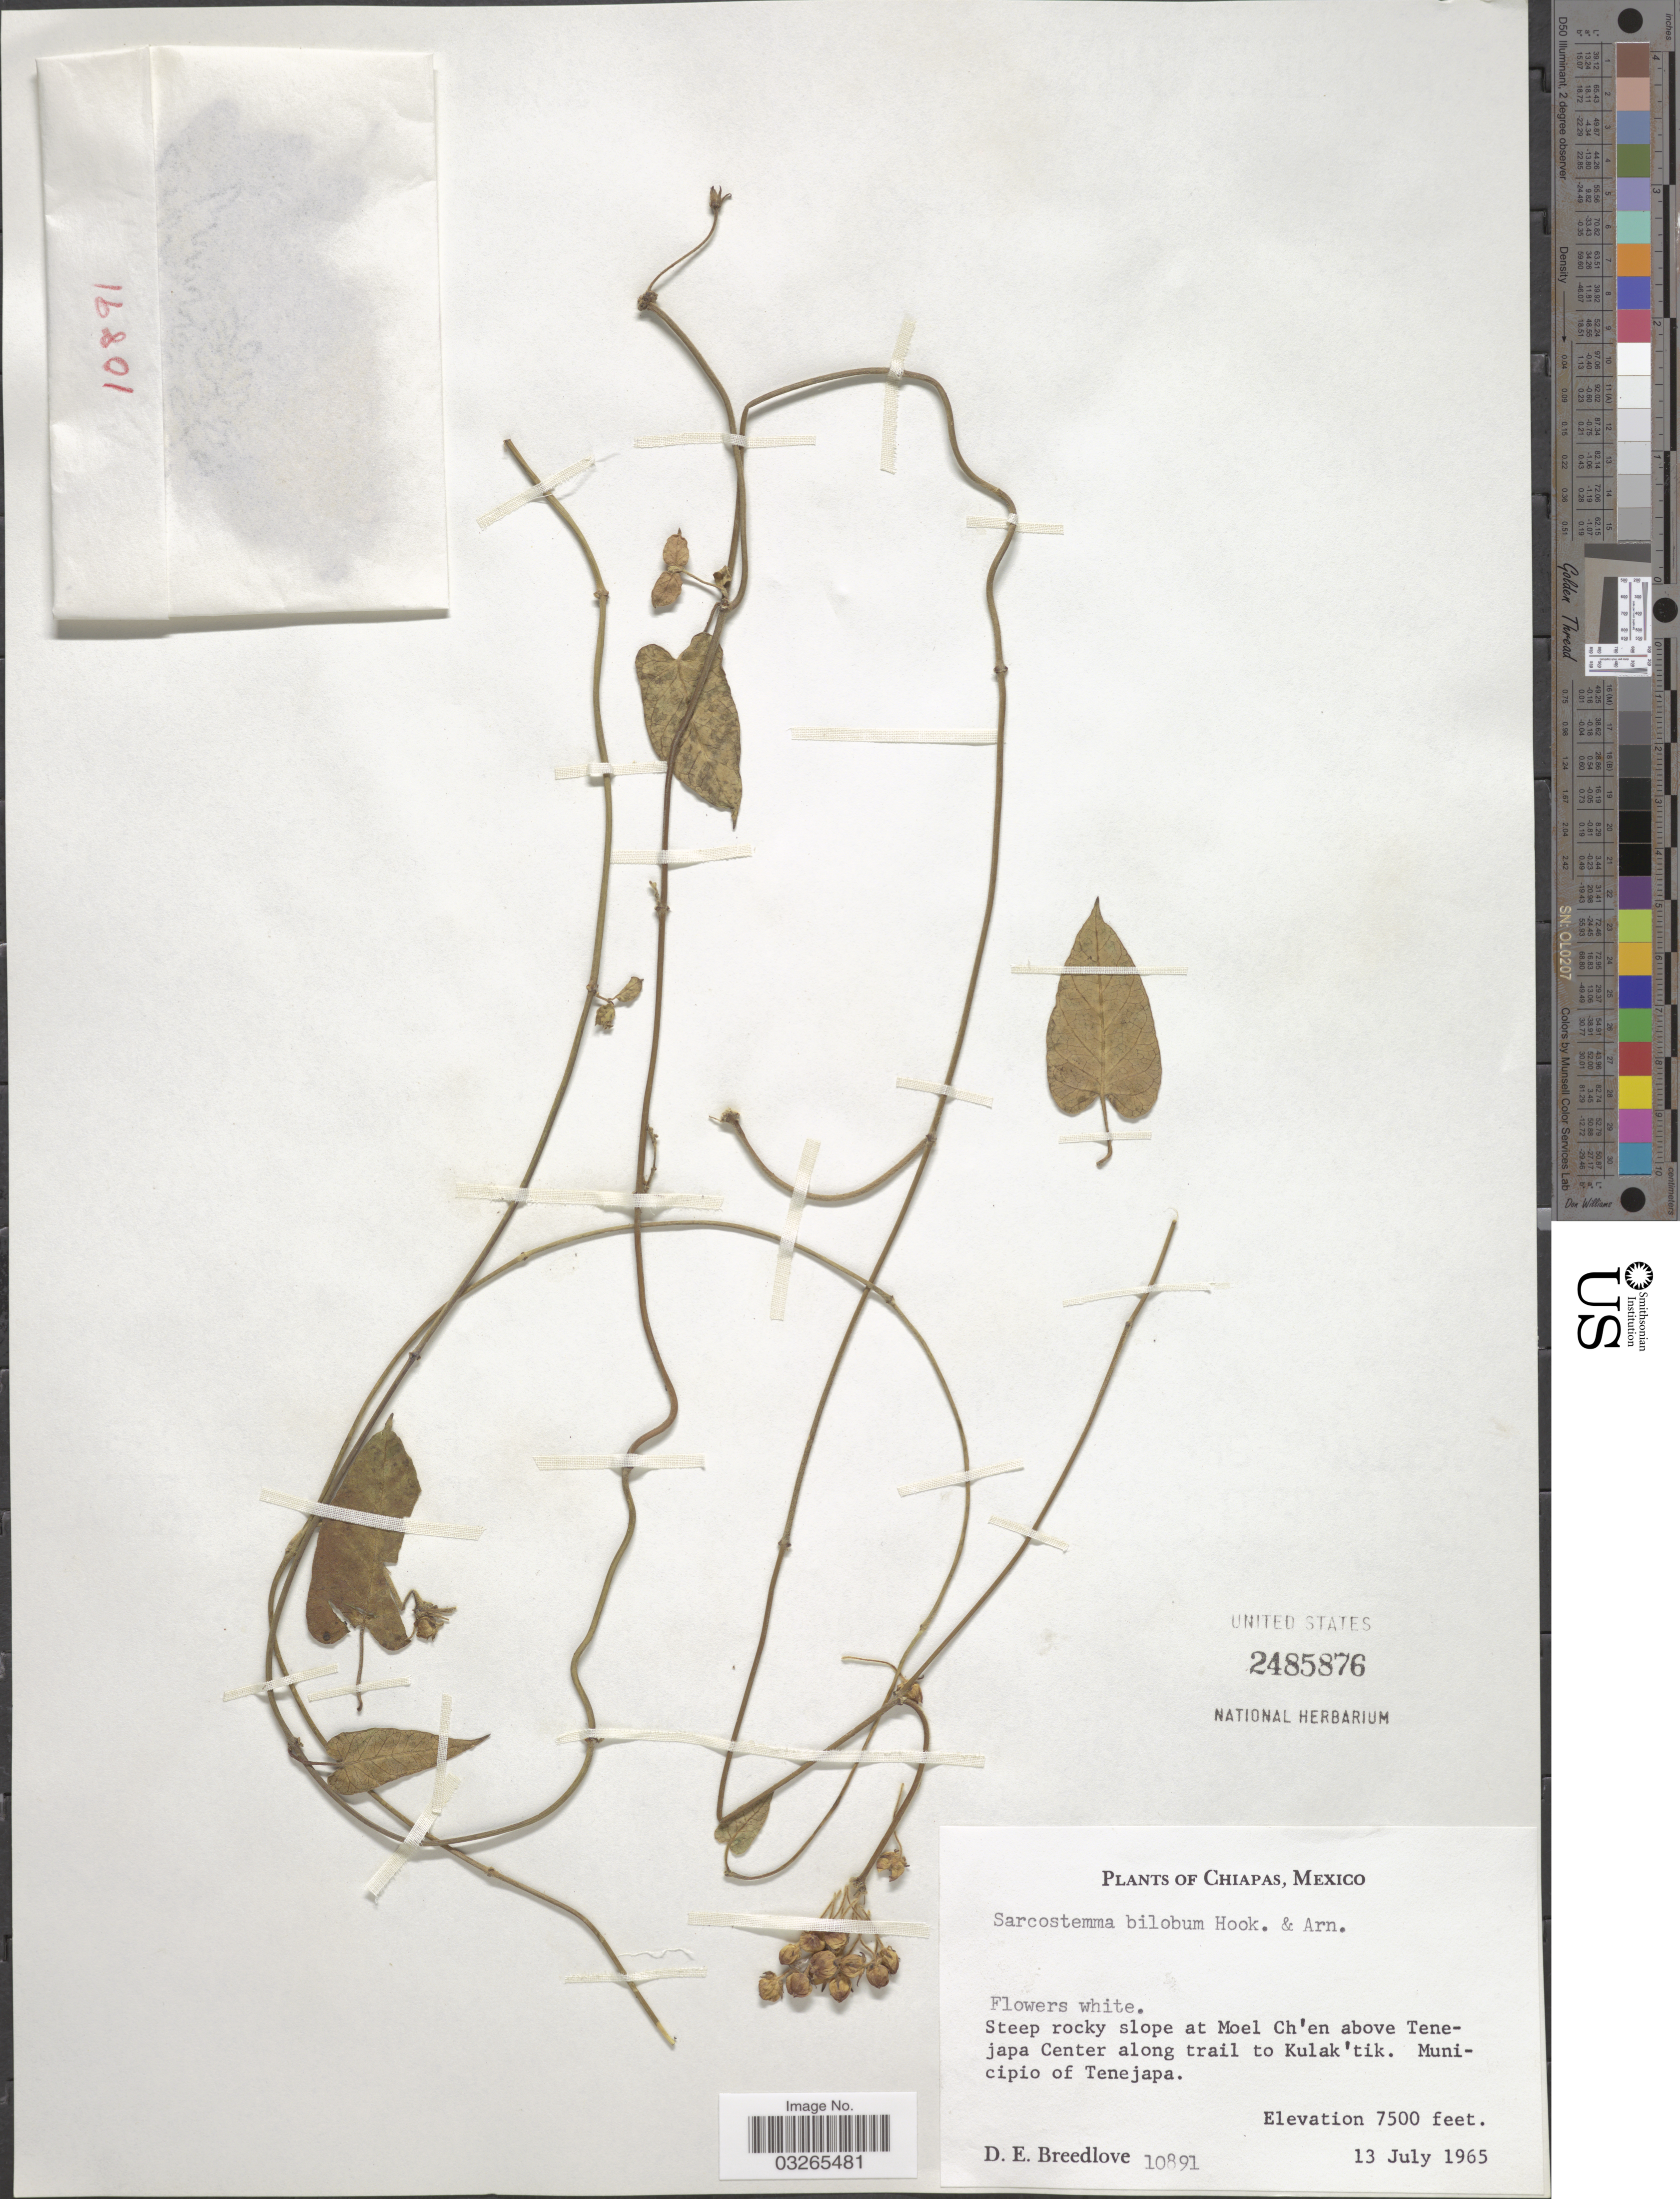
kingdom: Plantae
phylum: Tracheophyta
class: Magnoliopsida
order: Gentianales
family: Apocynaceae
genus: Sarcostemma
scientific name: Sarcostemma bilobum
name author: Hook. & Arn.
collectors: D. E. Breedlove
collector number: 10891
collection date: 1965-07-13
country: Mexico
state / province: Chiapas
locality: Steep rocky slope at Moel Ch'en above Tenejapa Center along trail to Kulak'tik. Municipio of Tenejapa.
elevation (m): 2286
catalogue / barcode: US 2485876